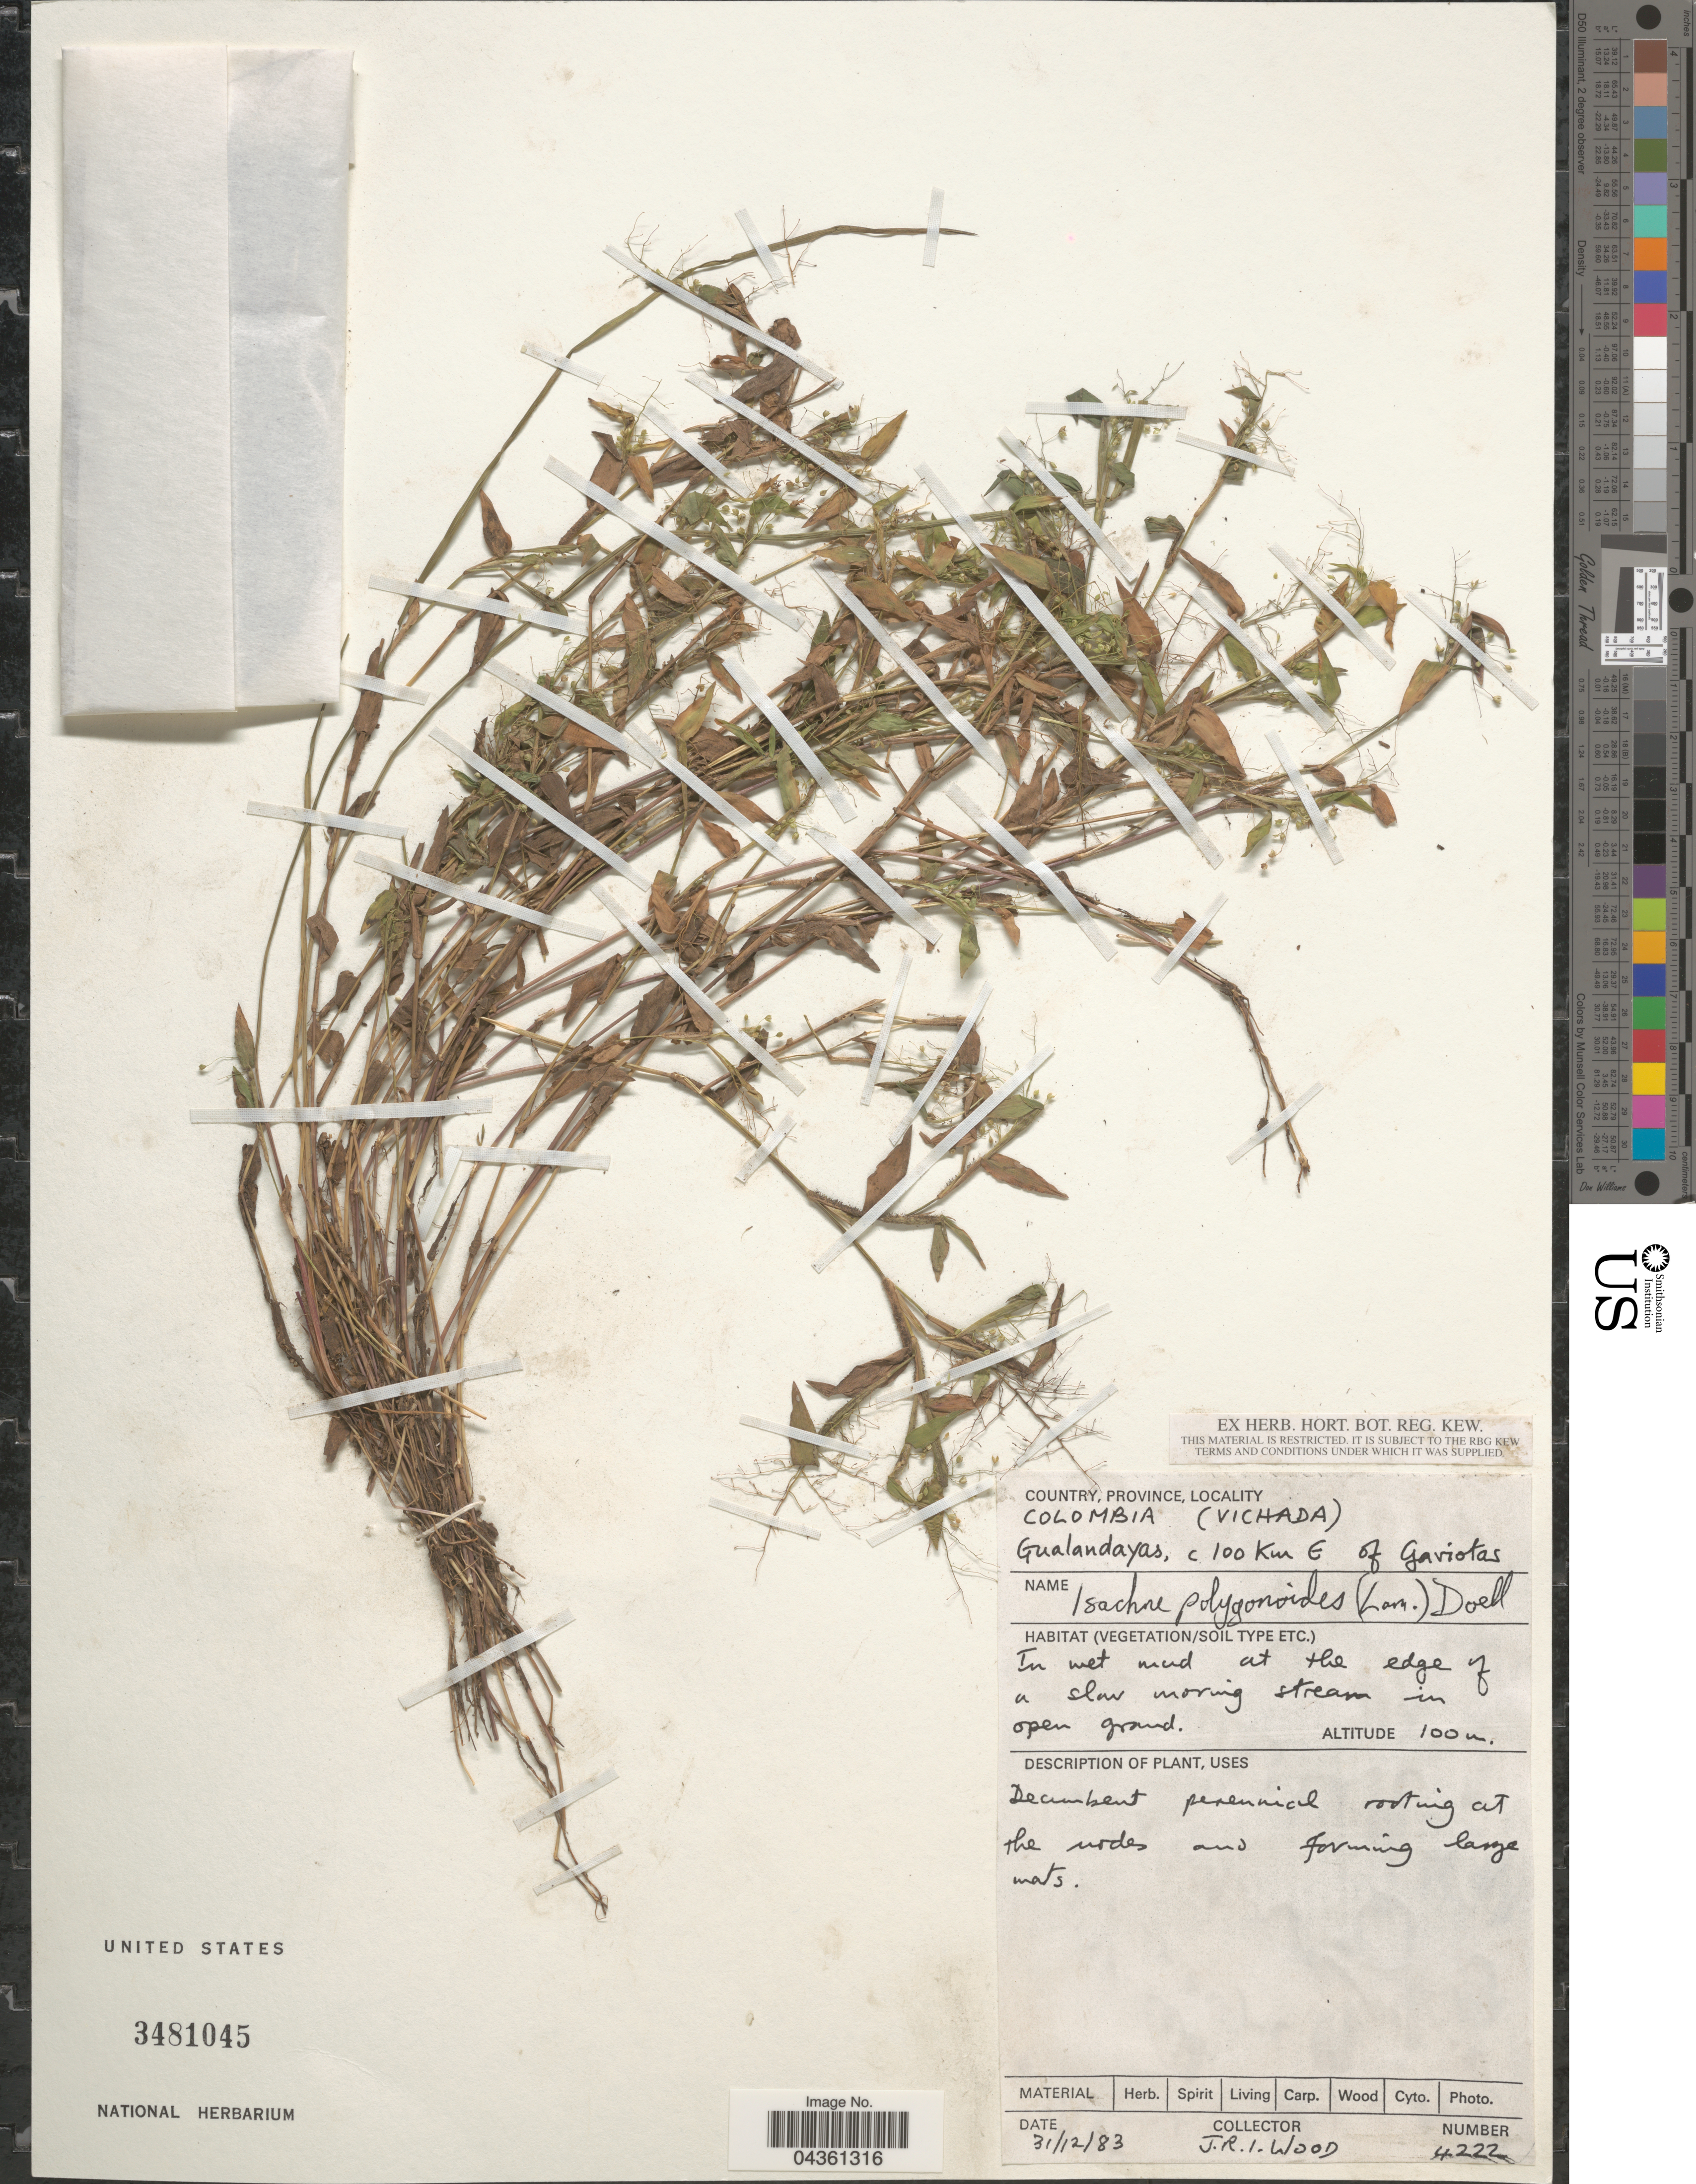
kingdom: Plantae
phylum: Tracheophyta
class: Liliopsida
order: Poales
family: Poaceae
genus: Isachne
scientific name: Isachne rigens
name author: (Sw.) Trin.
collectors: J. R. I. Wood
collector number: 4222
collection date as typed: Transcribed d/m/y: 31/12/83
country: Colombia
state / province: Vichada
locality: Gualandayas, c 100 Km E of Gaviotas. In wet mud at the edge of a slow moving stream in open ground.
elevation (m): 100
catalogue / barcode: US 3481045